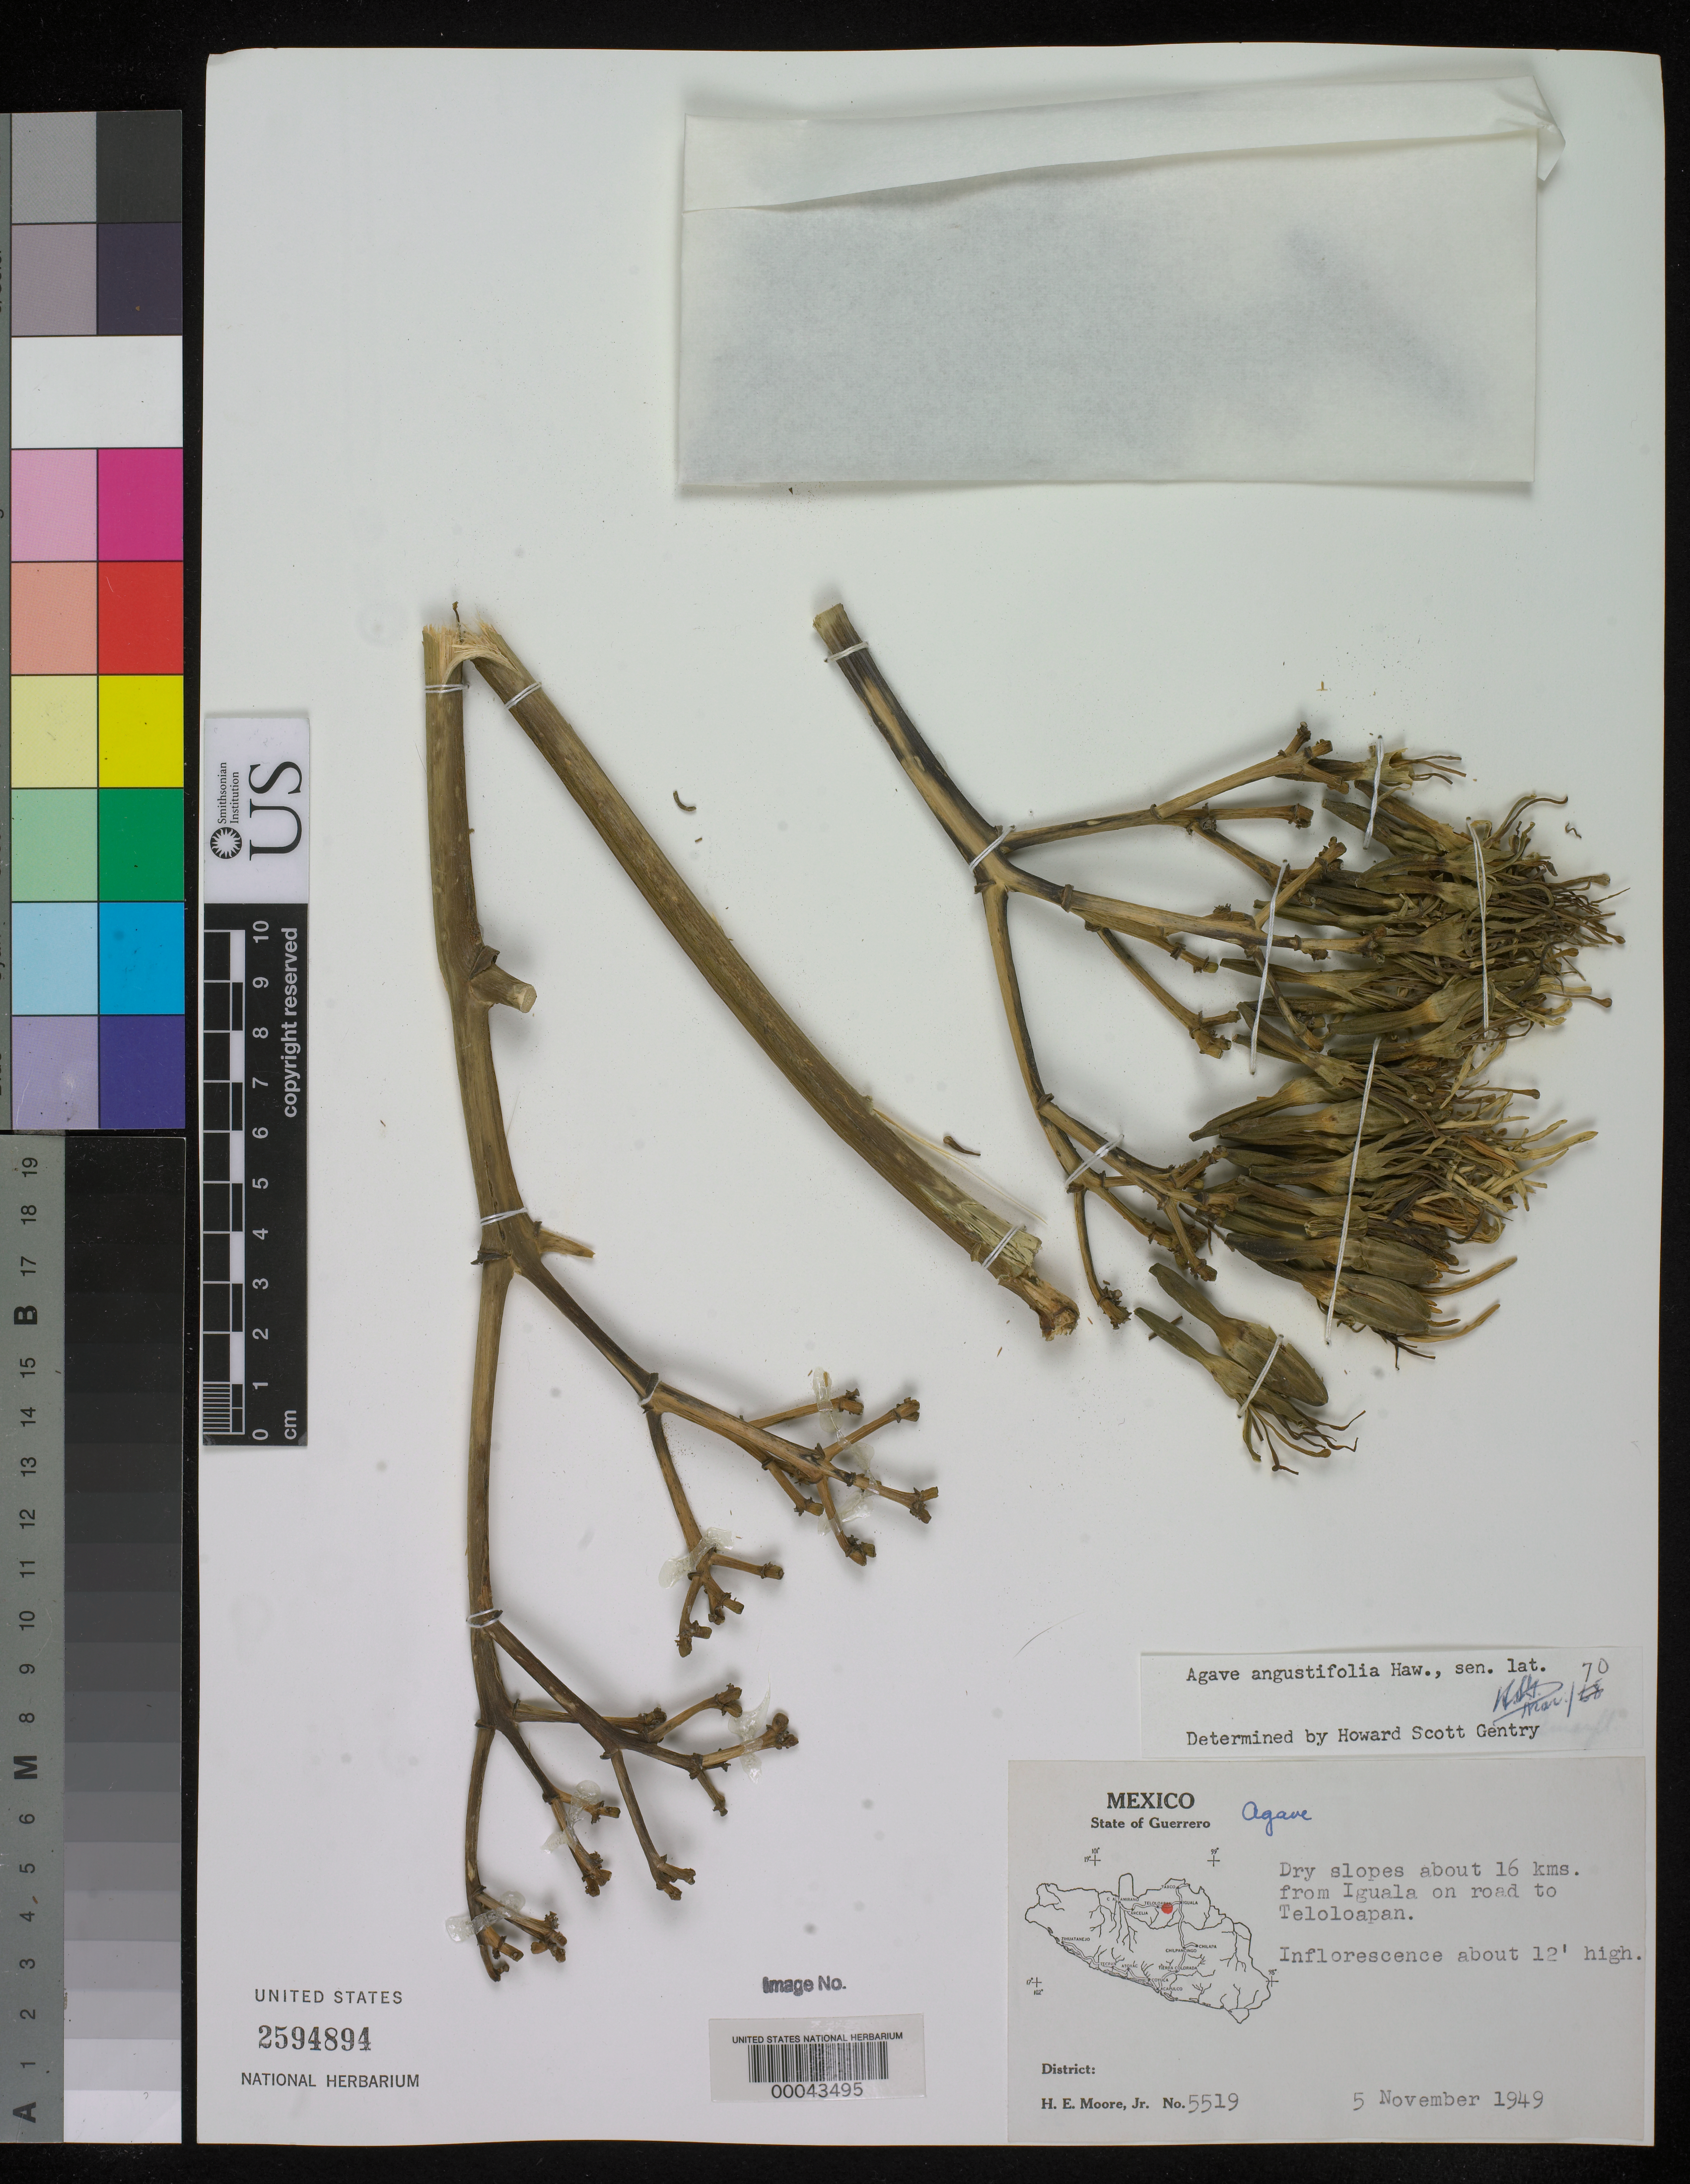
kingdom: Plantae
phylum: Tracheophyta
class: Liliopsida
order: Asparagales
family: Asparagaceae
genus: Agave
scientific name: Agave angustifolia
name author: Haw.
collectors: H. E. Moore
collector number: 5519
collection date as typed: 05 Nov 1949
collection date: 1949-11-05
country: Mexico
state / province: Guerrero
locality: About 16 km from Iguala on road to Teloloapan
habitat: Dry slopes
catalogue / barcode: US 2594894